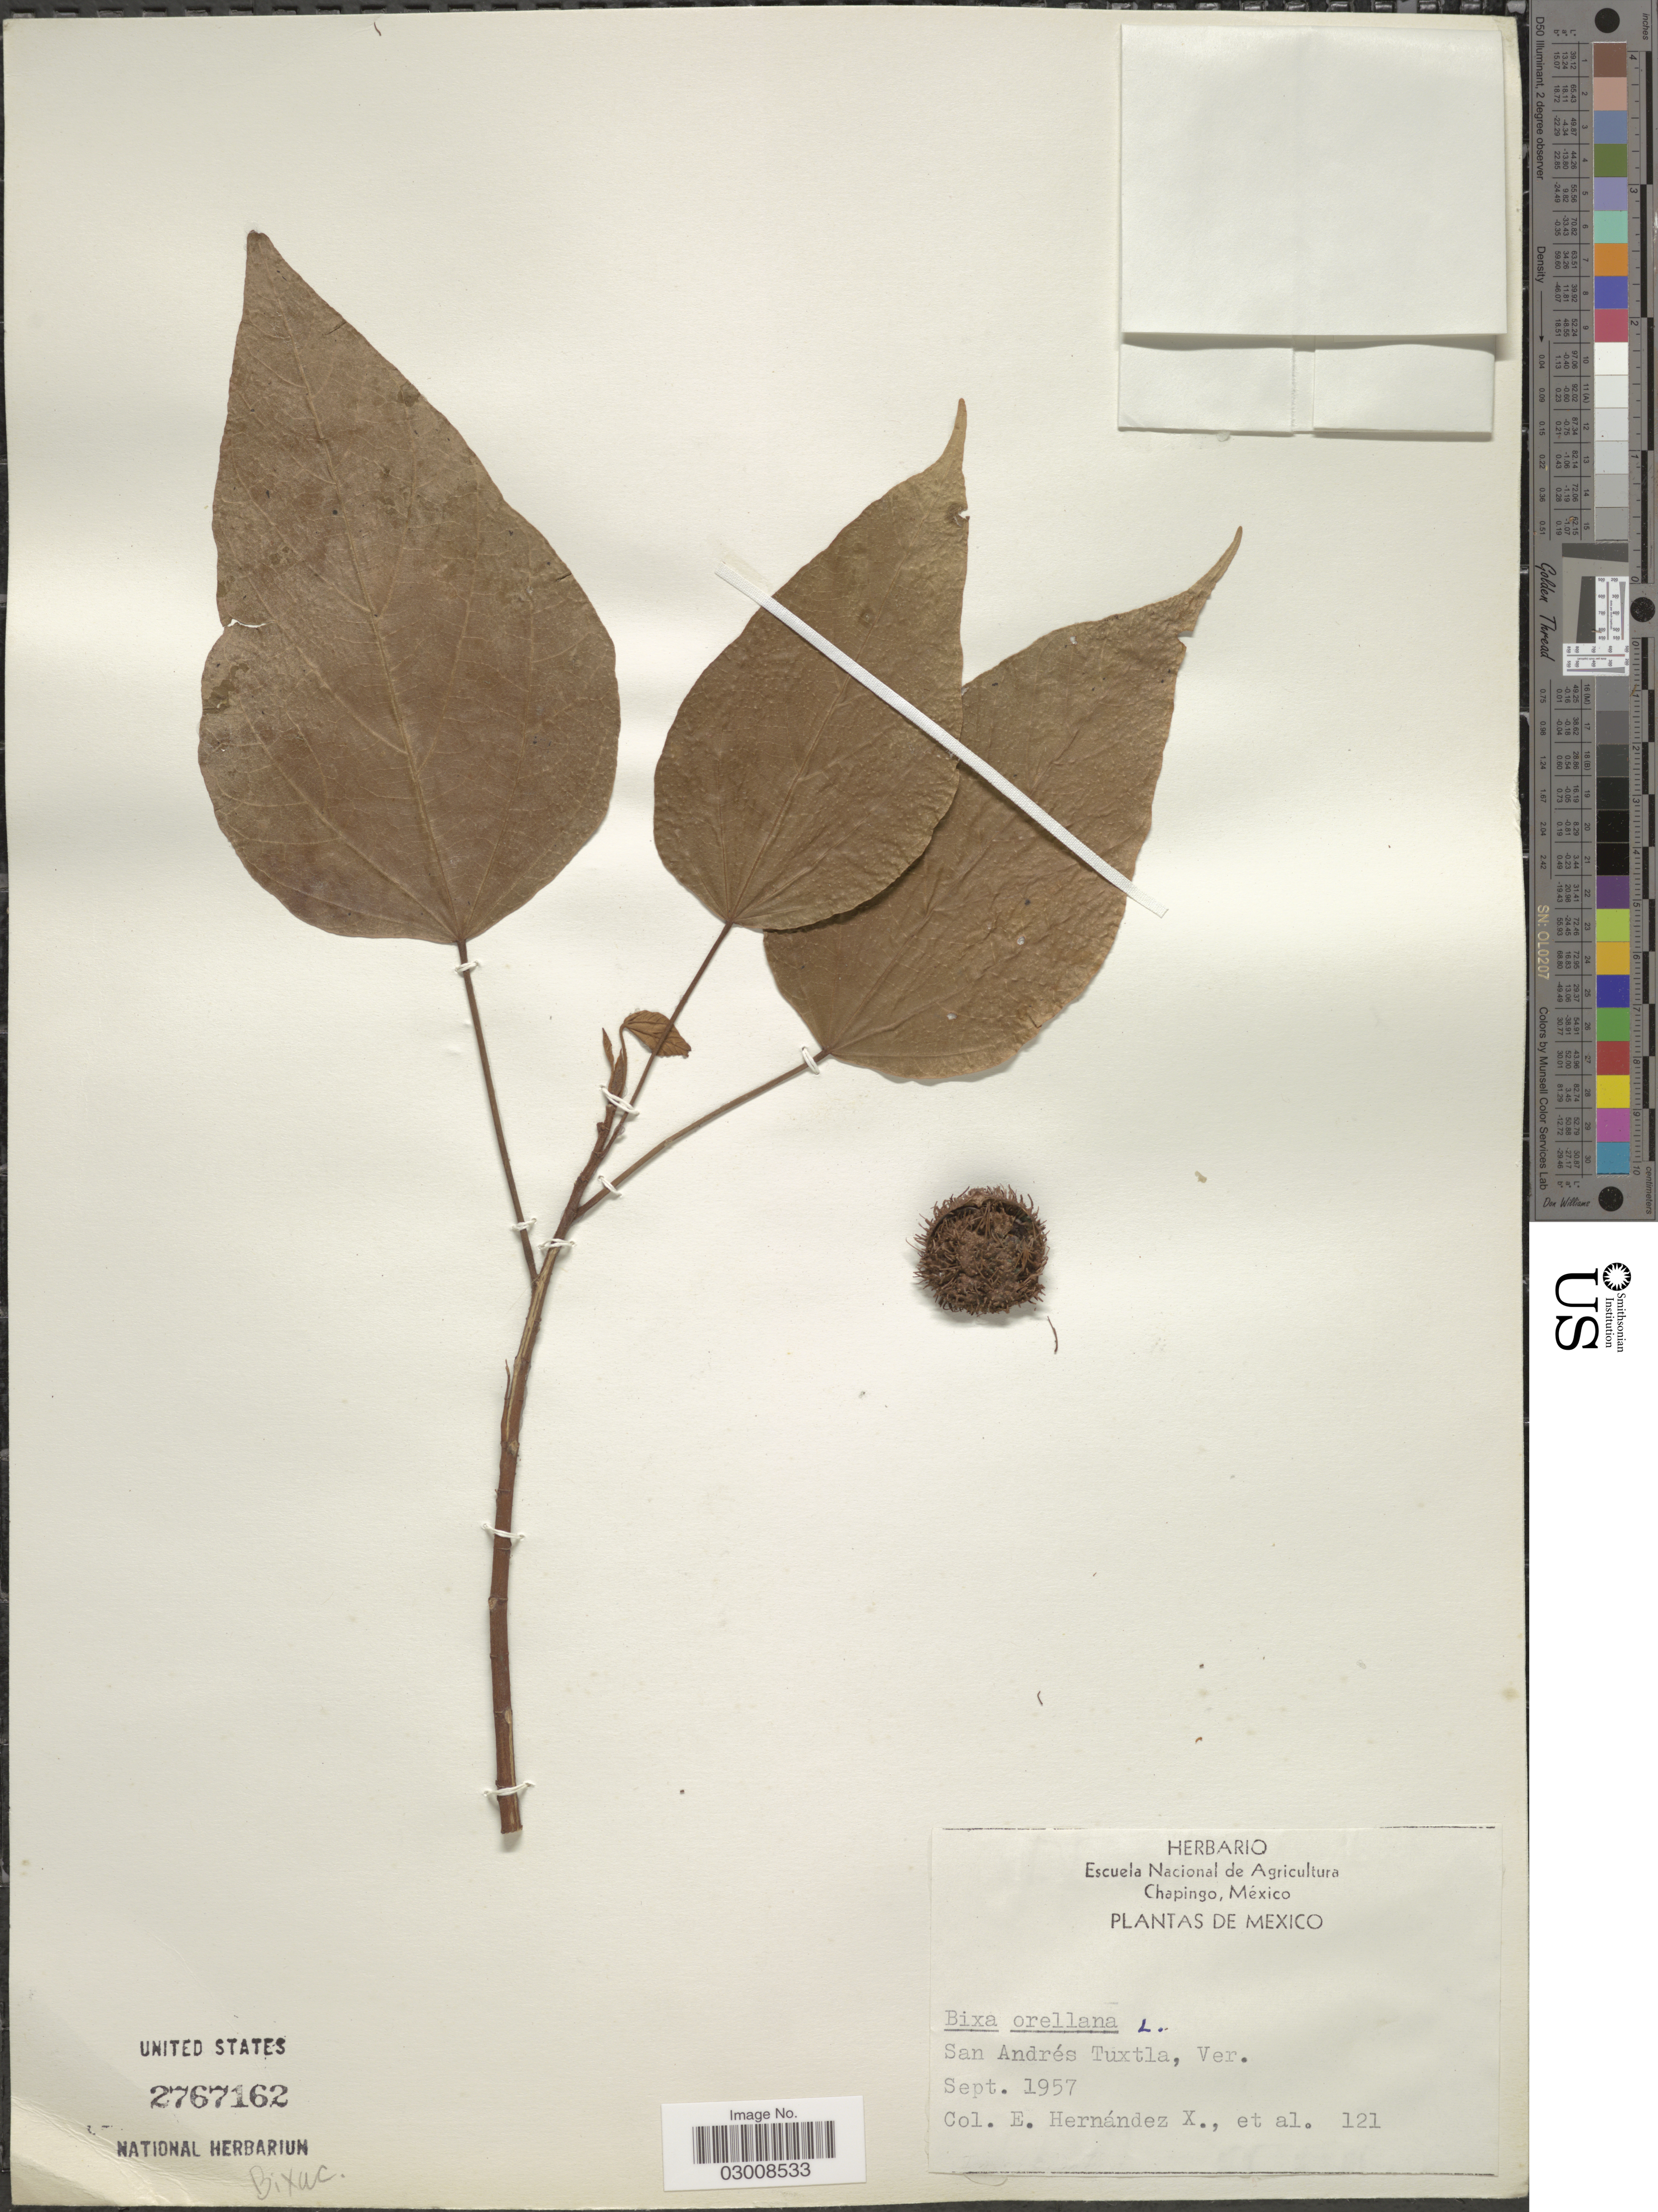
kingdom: Plantae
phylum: Tracheophyta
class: Magnoliopsida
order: Malvales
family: Bixaceae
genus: Bixa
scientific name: Bixa orellana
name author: L.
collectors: E. Hernandez X. & et al.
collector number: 121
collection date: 1957-09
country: Mexico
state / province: Veracruz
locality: San Andrés Tuxtla, Ver.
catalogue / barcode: US 2767162